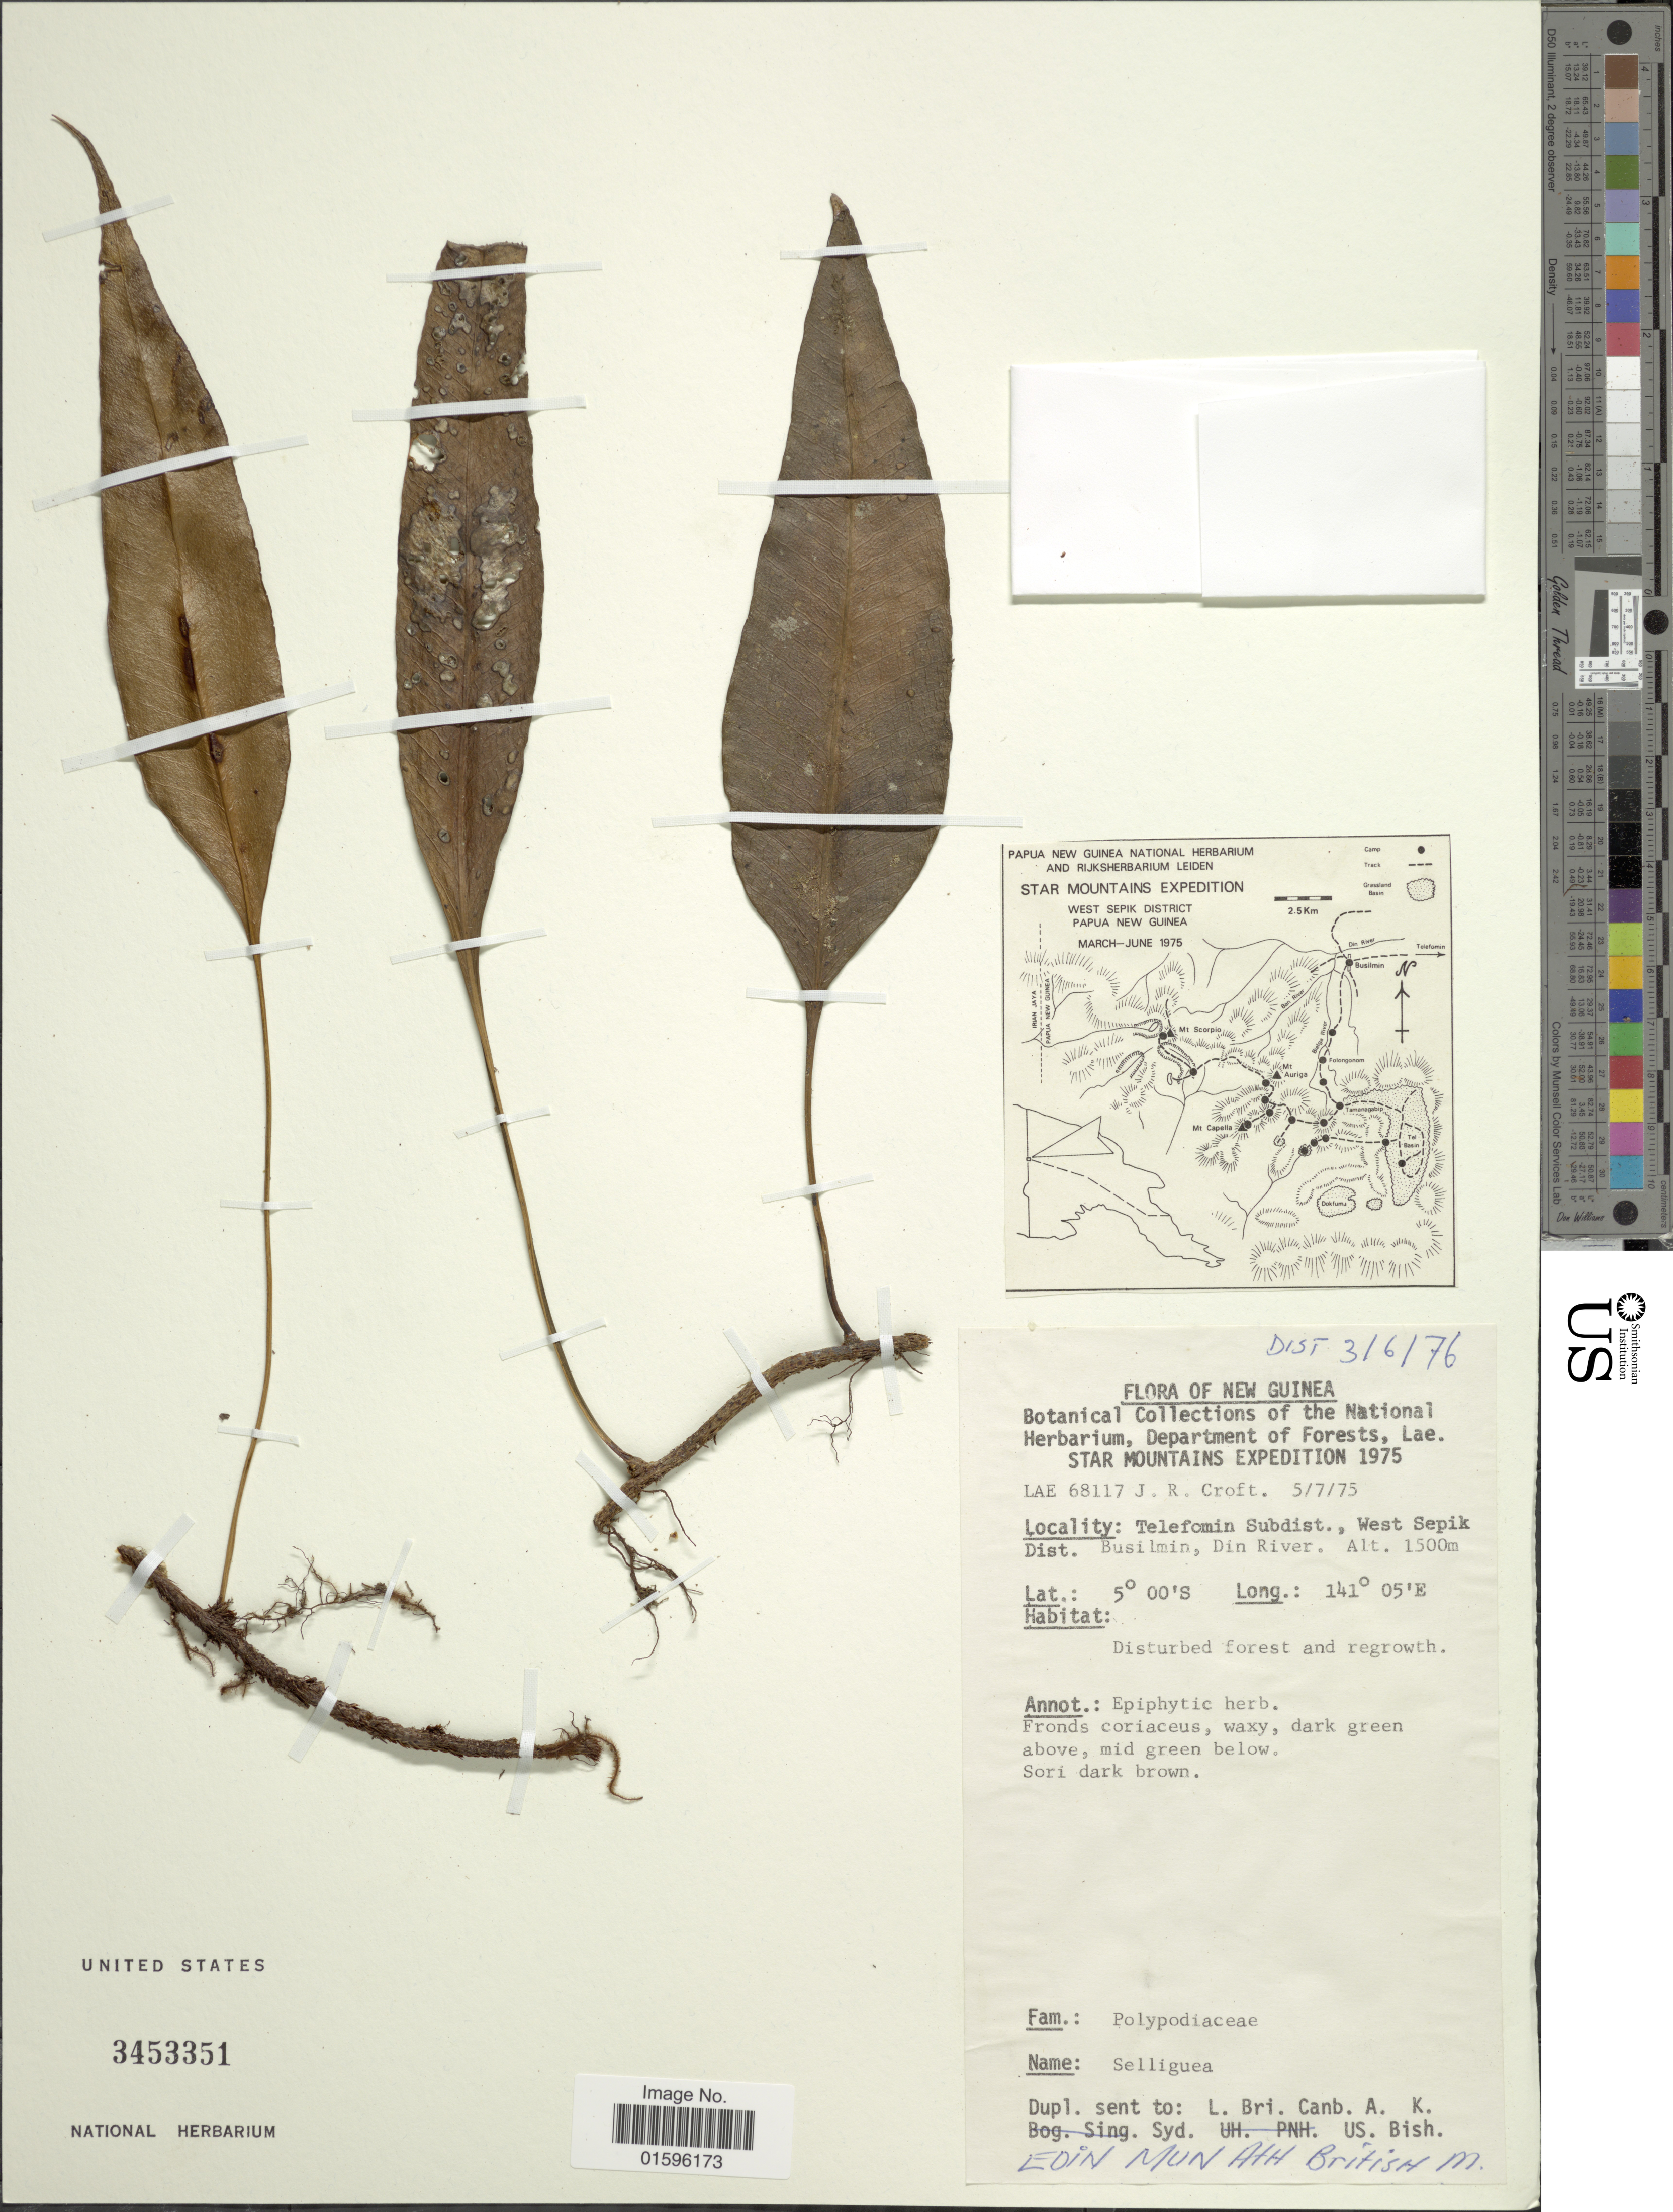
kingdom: Plantae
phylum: Tracheophyta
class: Polypodiopsida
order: Polypodiales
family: Polypodiaceae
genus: Polypodium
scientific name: Polypodium sp.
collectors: J. R. Croft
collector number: LAE68117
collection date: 1975-07-05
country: Papua New Guinea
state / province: Sandaun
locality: New Guinea, Telefomin Subdist., West Sepik Dist., Busilmin, Din River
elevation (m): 1500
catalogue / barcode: US 3453351